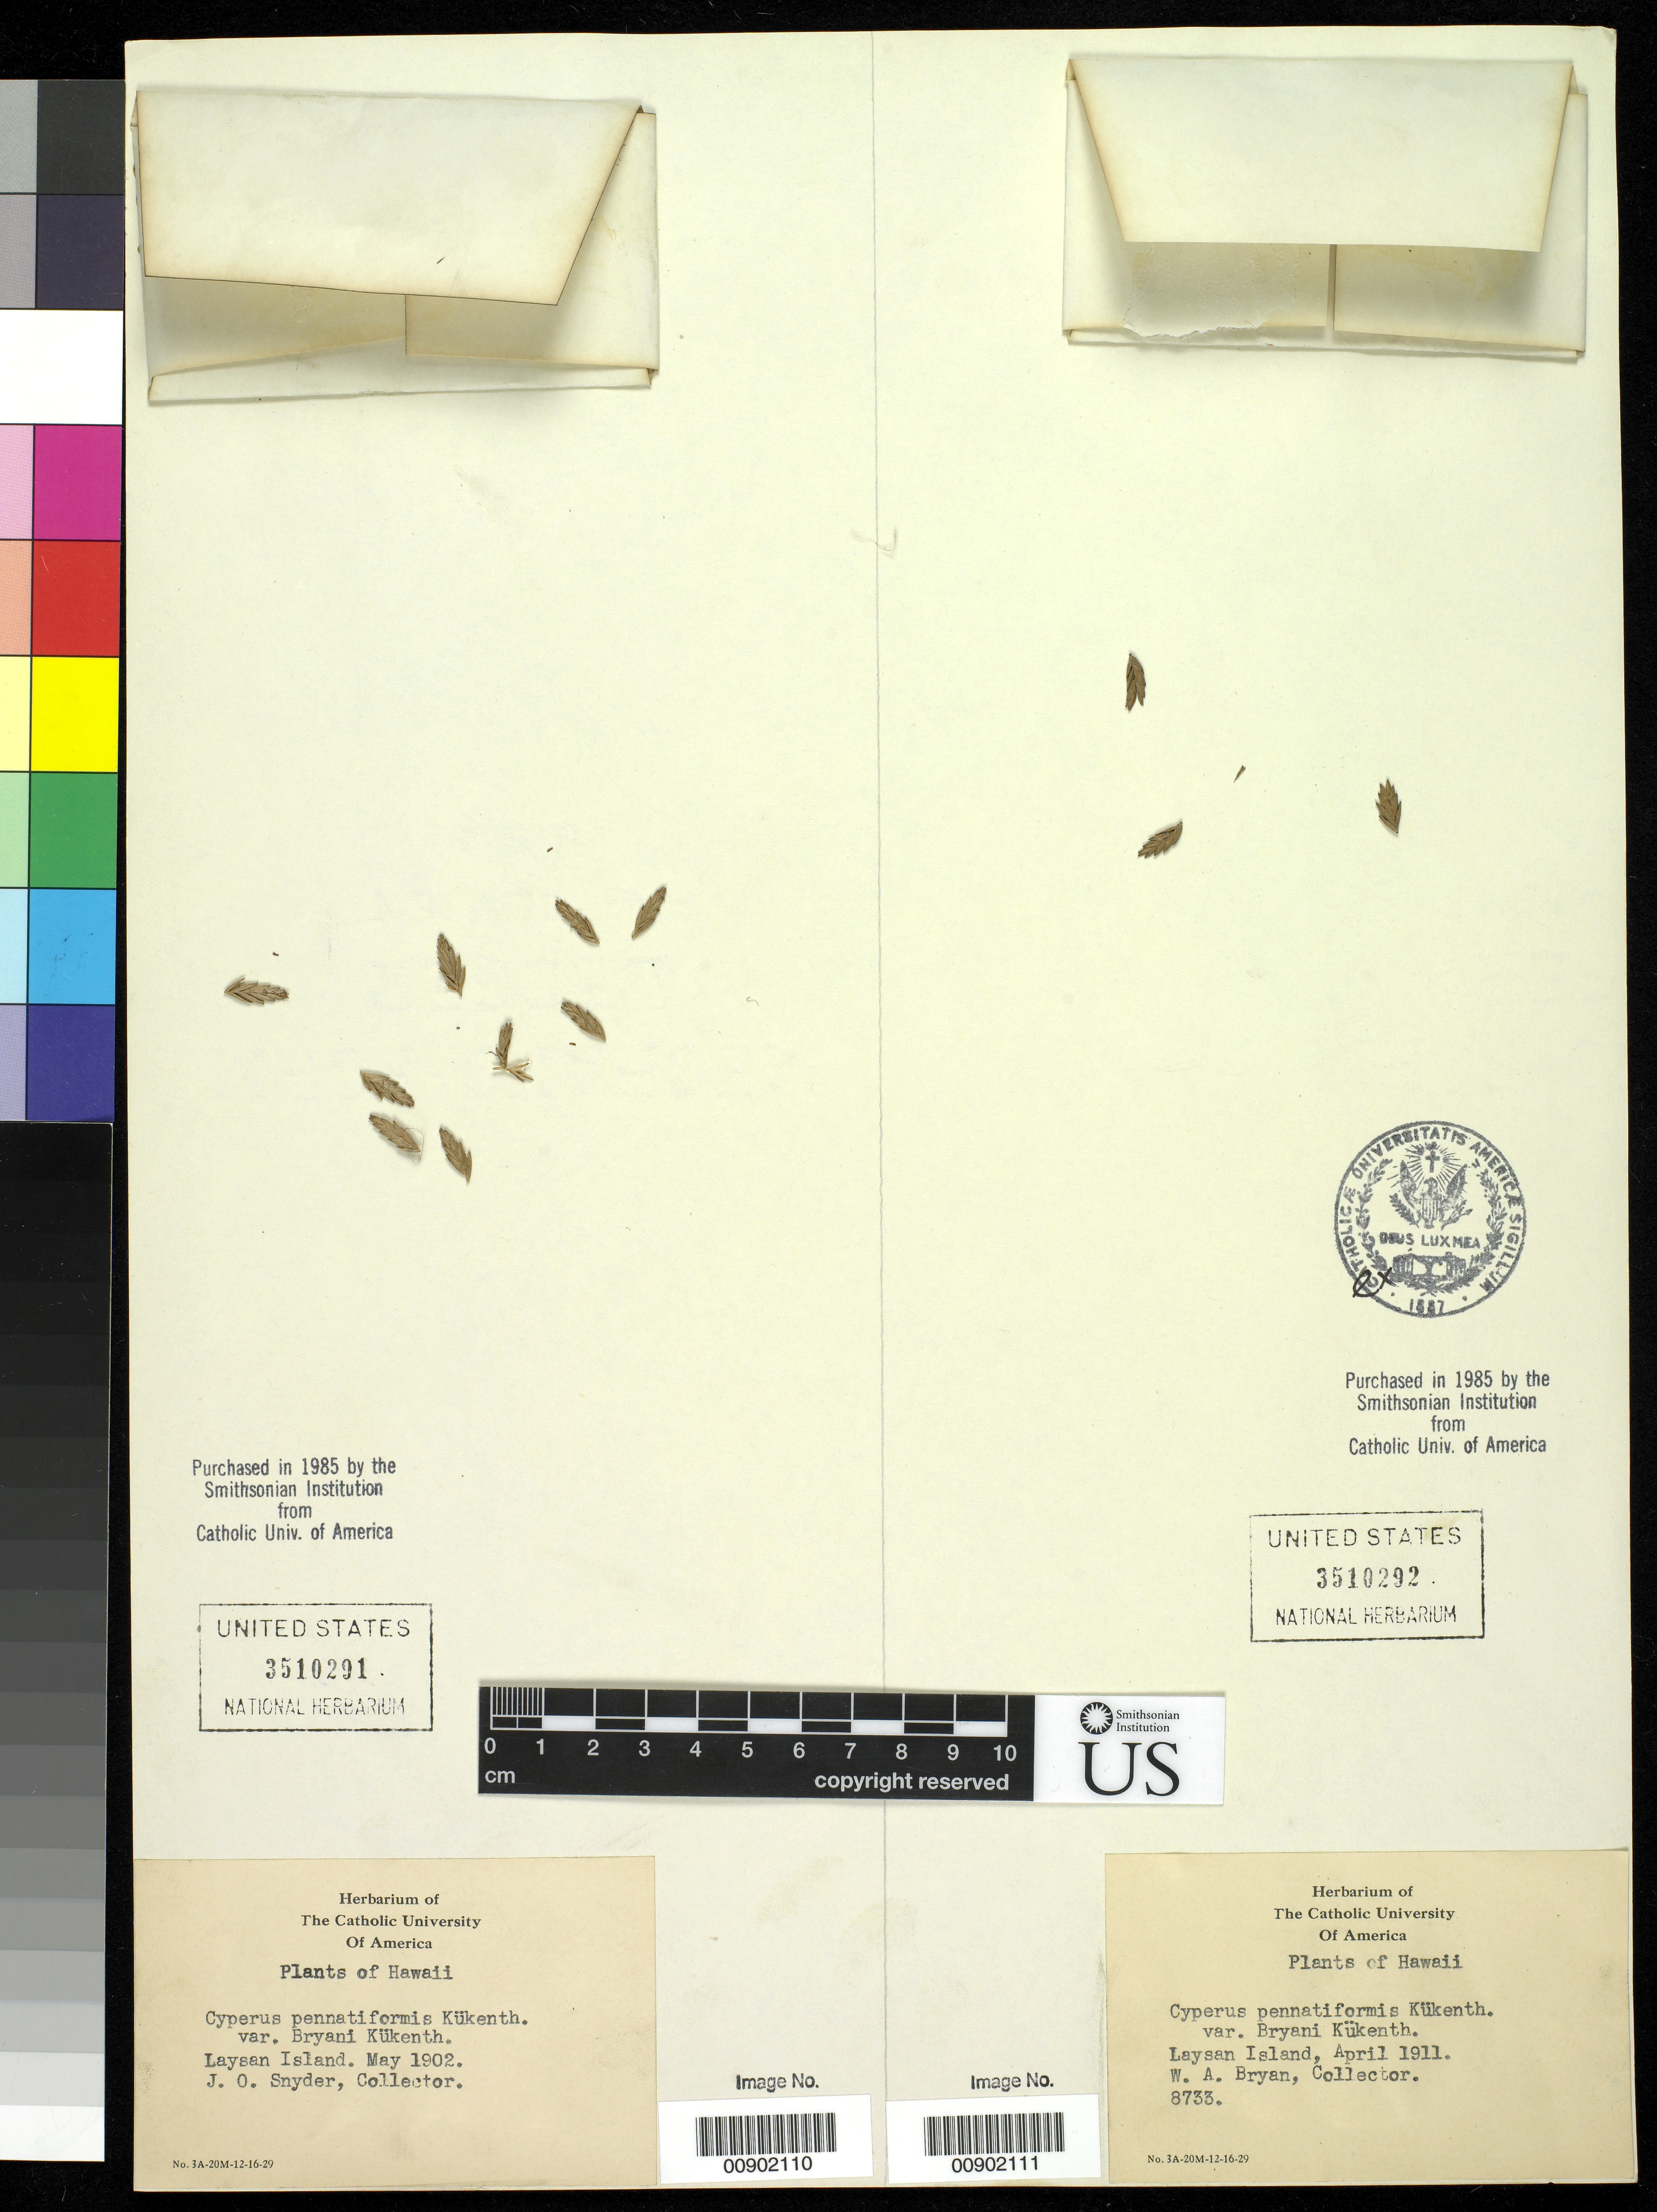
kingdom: Plantae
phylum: Tracheophyta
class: Liliopsida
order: Poales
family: Cyperaceae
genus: Cyperus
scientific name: Cyperus pennatiformis var. bryanii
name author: Kük.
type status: Syntype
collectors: W. Bryan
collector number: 8733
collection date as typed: Apr 1911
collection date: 1911-04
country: United States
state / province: Hawaii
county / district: Honolulu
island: Laysan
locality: Laysan Island.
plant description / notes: Fragmentary material, mounted on sheet with another syntype (Snyder s.n.).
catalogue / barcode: US 3510292